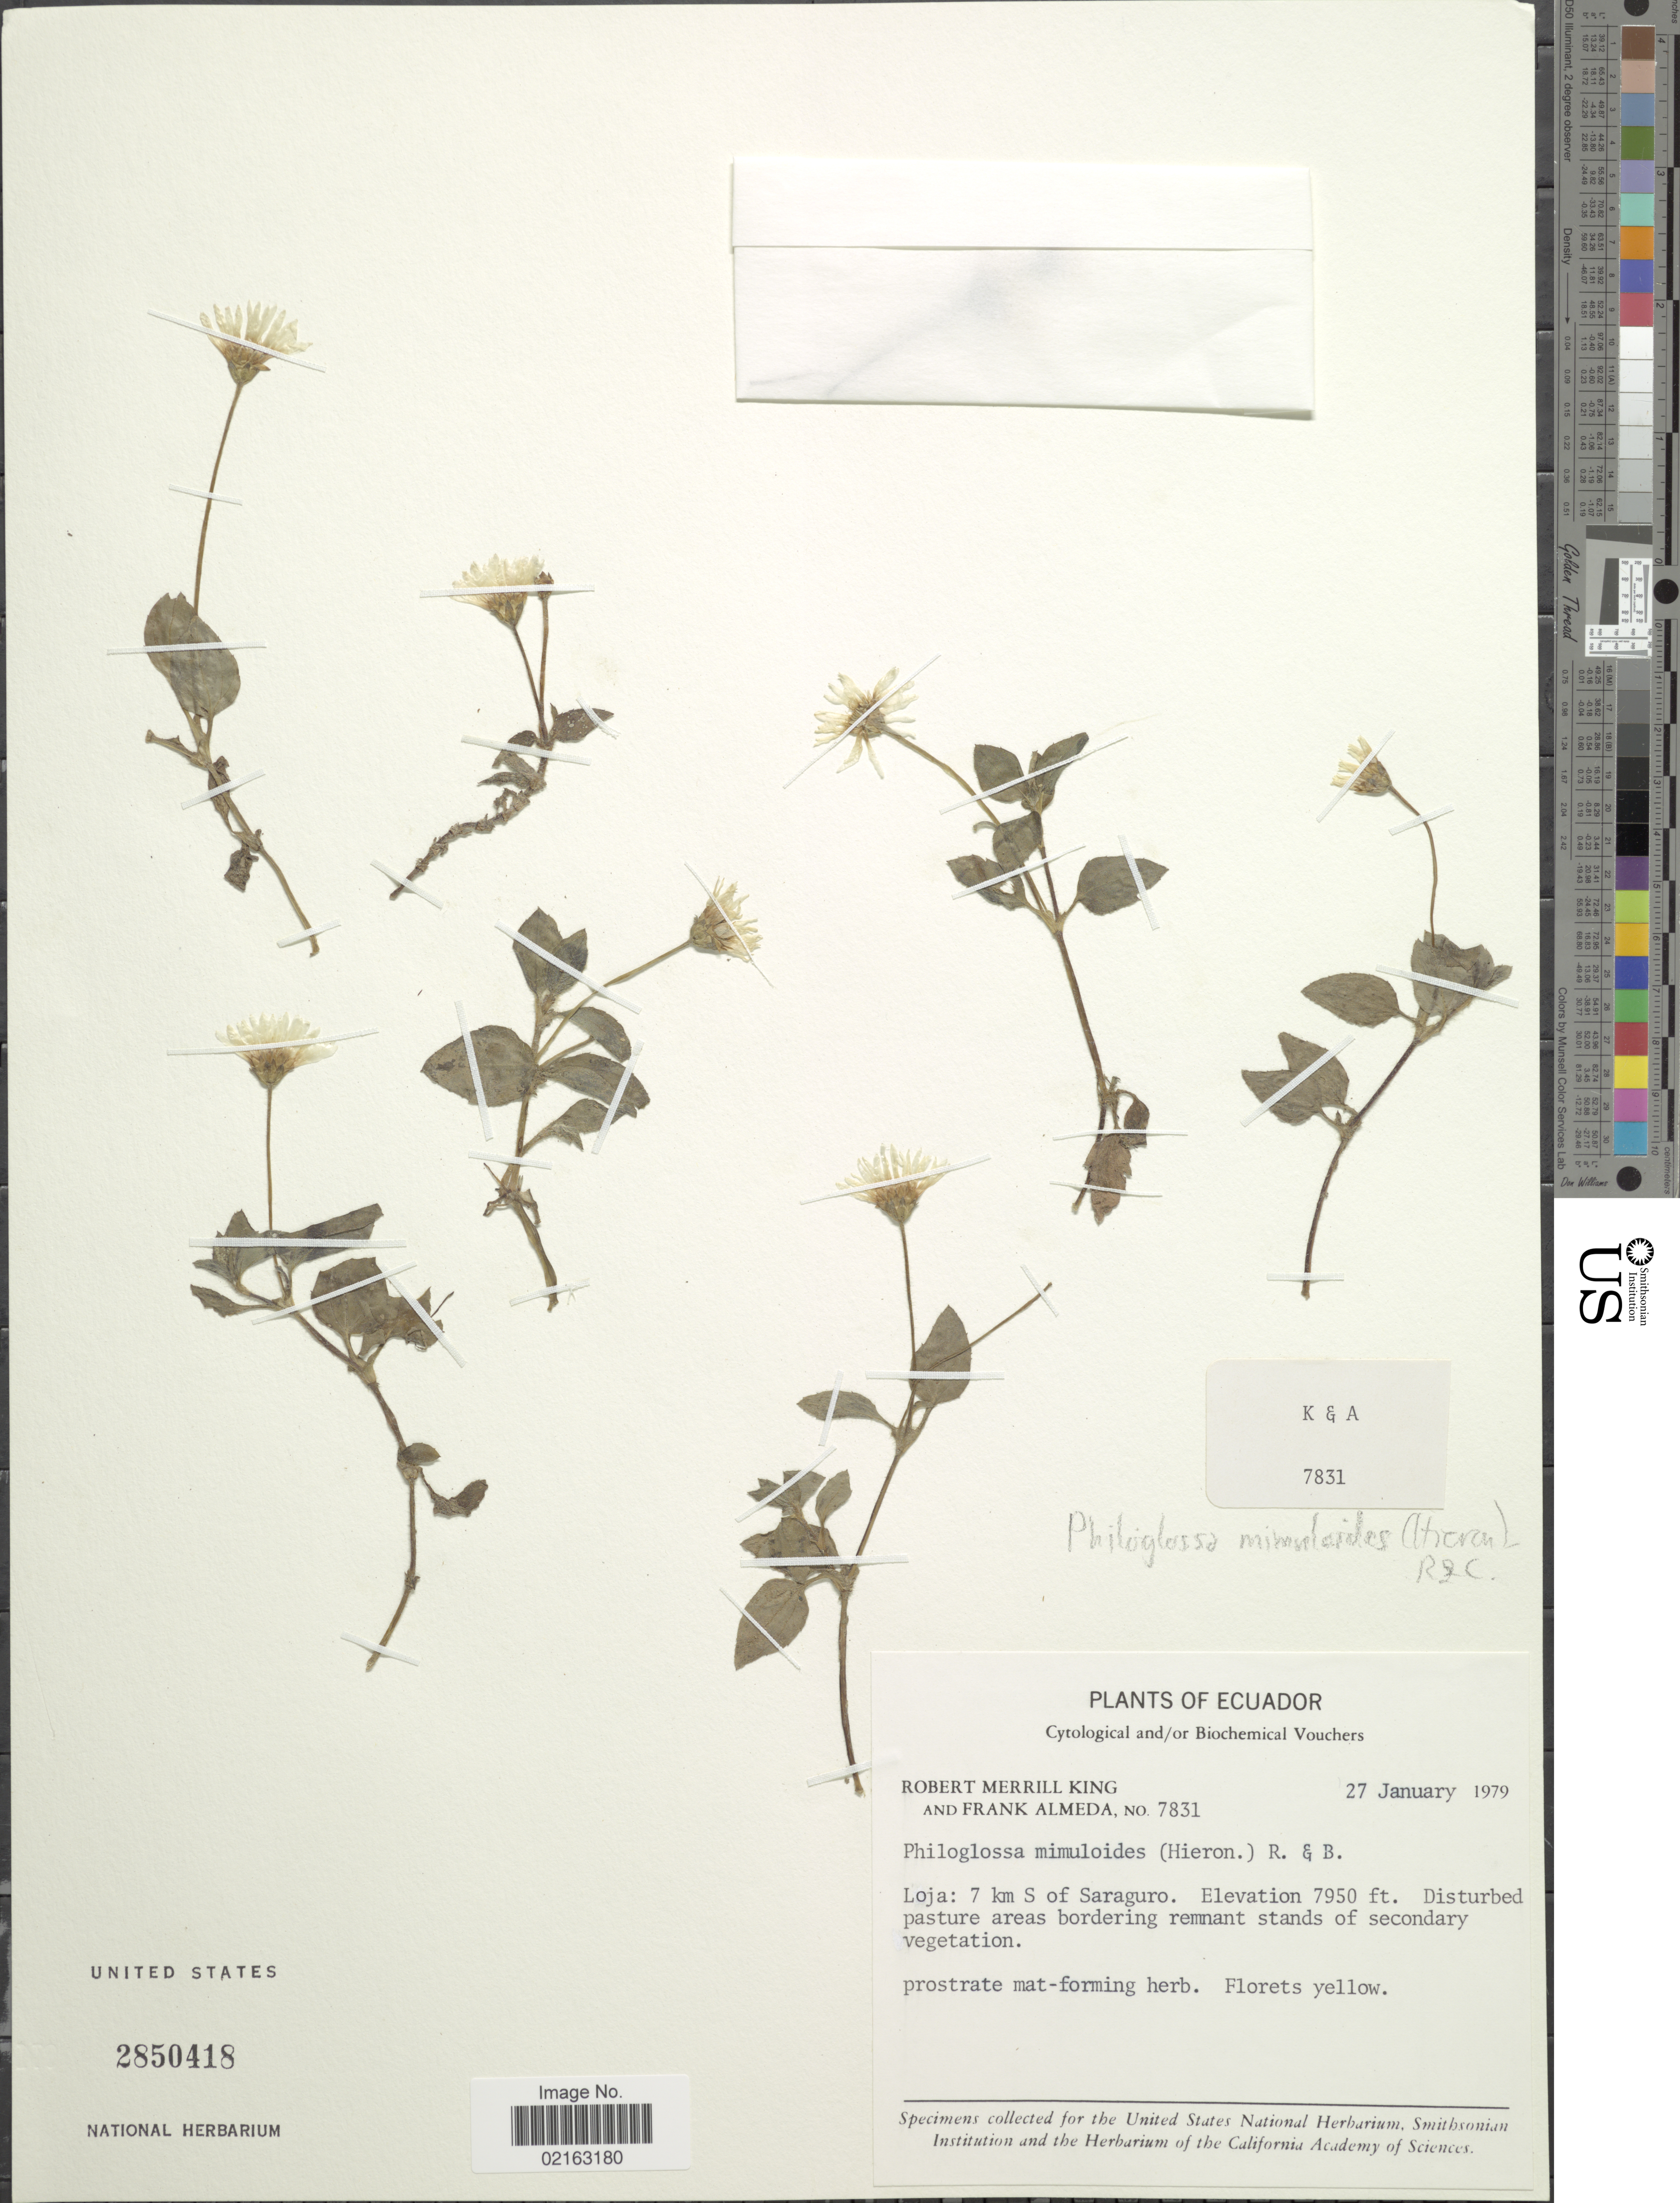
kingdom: Plantae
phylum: Tracheophyta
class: Magnoliopsida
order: Asterales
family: Asteraceae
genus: Philoglossa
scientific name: Philoglossa mimuloides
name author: (Hieron.) H. Rob. & Brettell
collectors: R. M. King & F. Almeda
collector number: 7831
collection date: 1979-01-27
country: Ecuador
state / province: Loja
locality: Loja: 7 km S of Saraguro.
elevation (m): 2423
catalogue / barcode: US 2850418